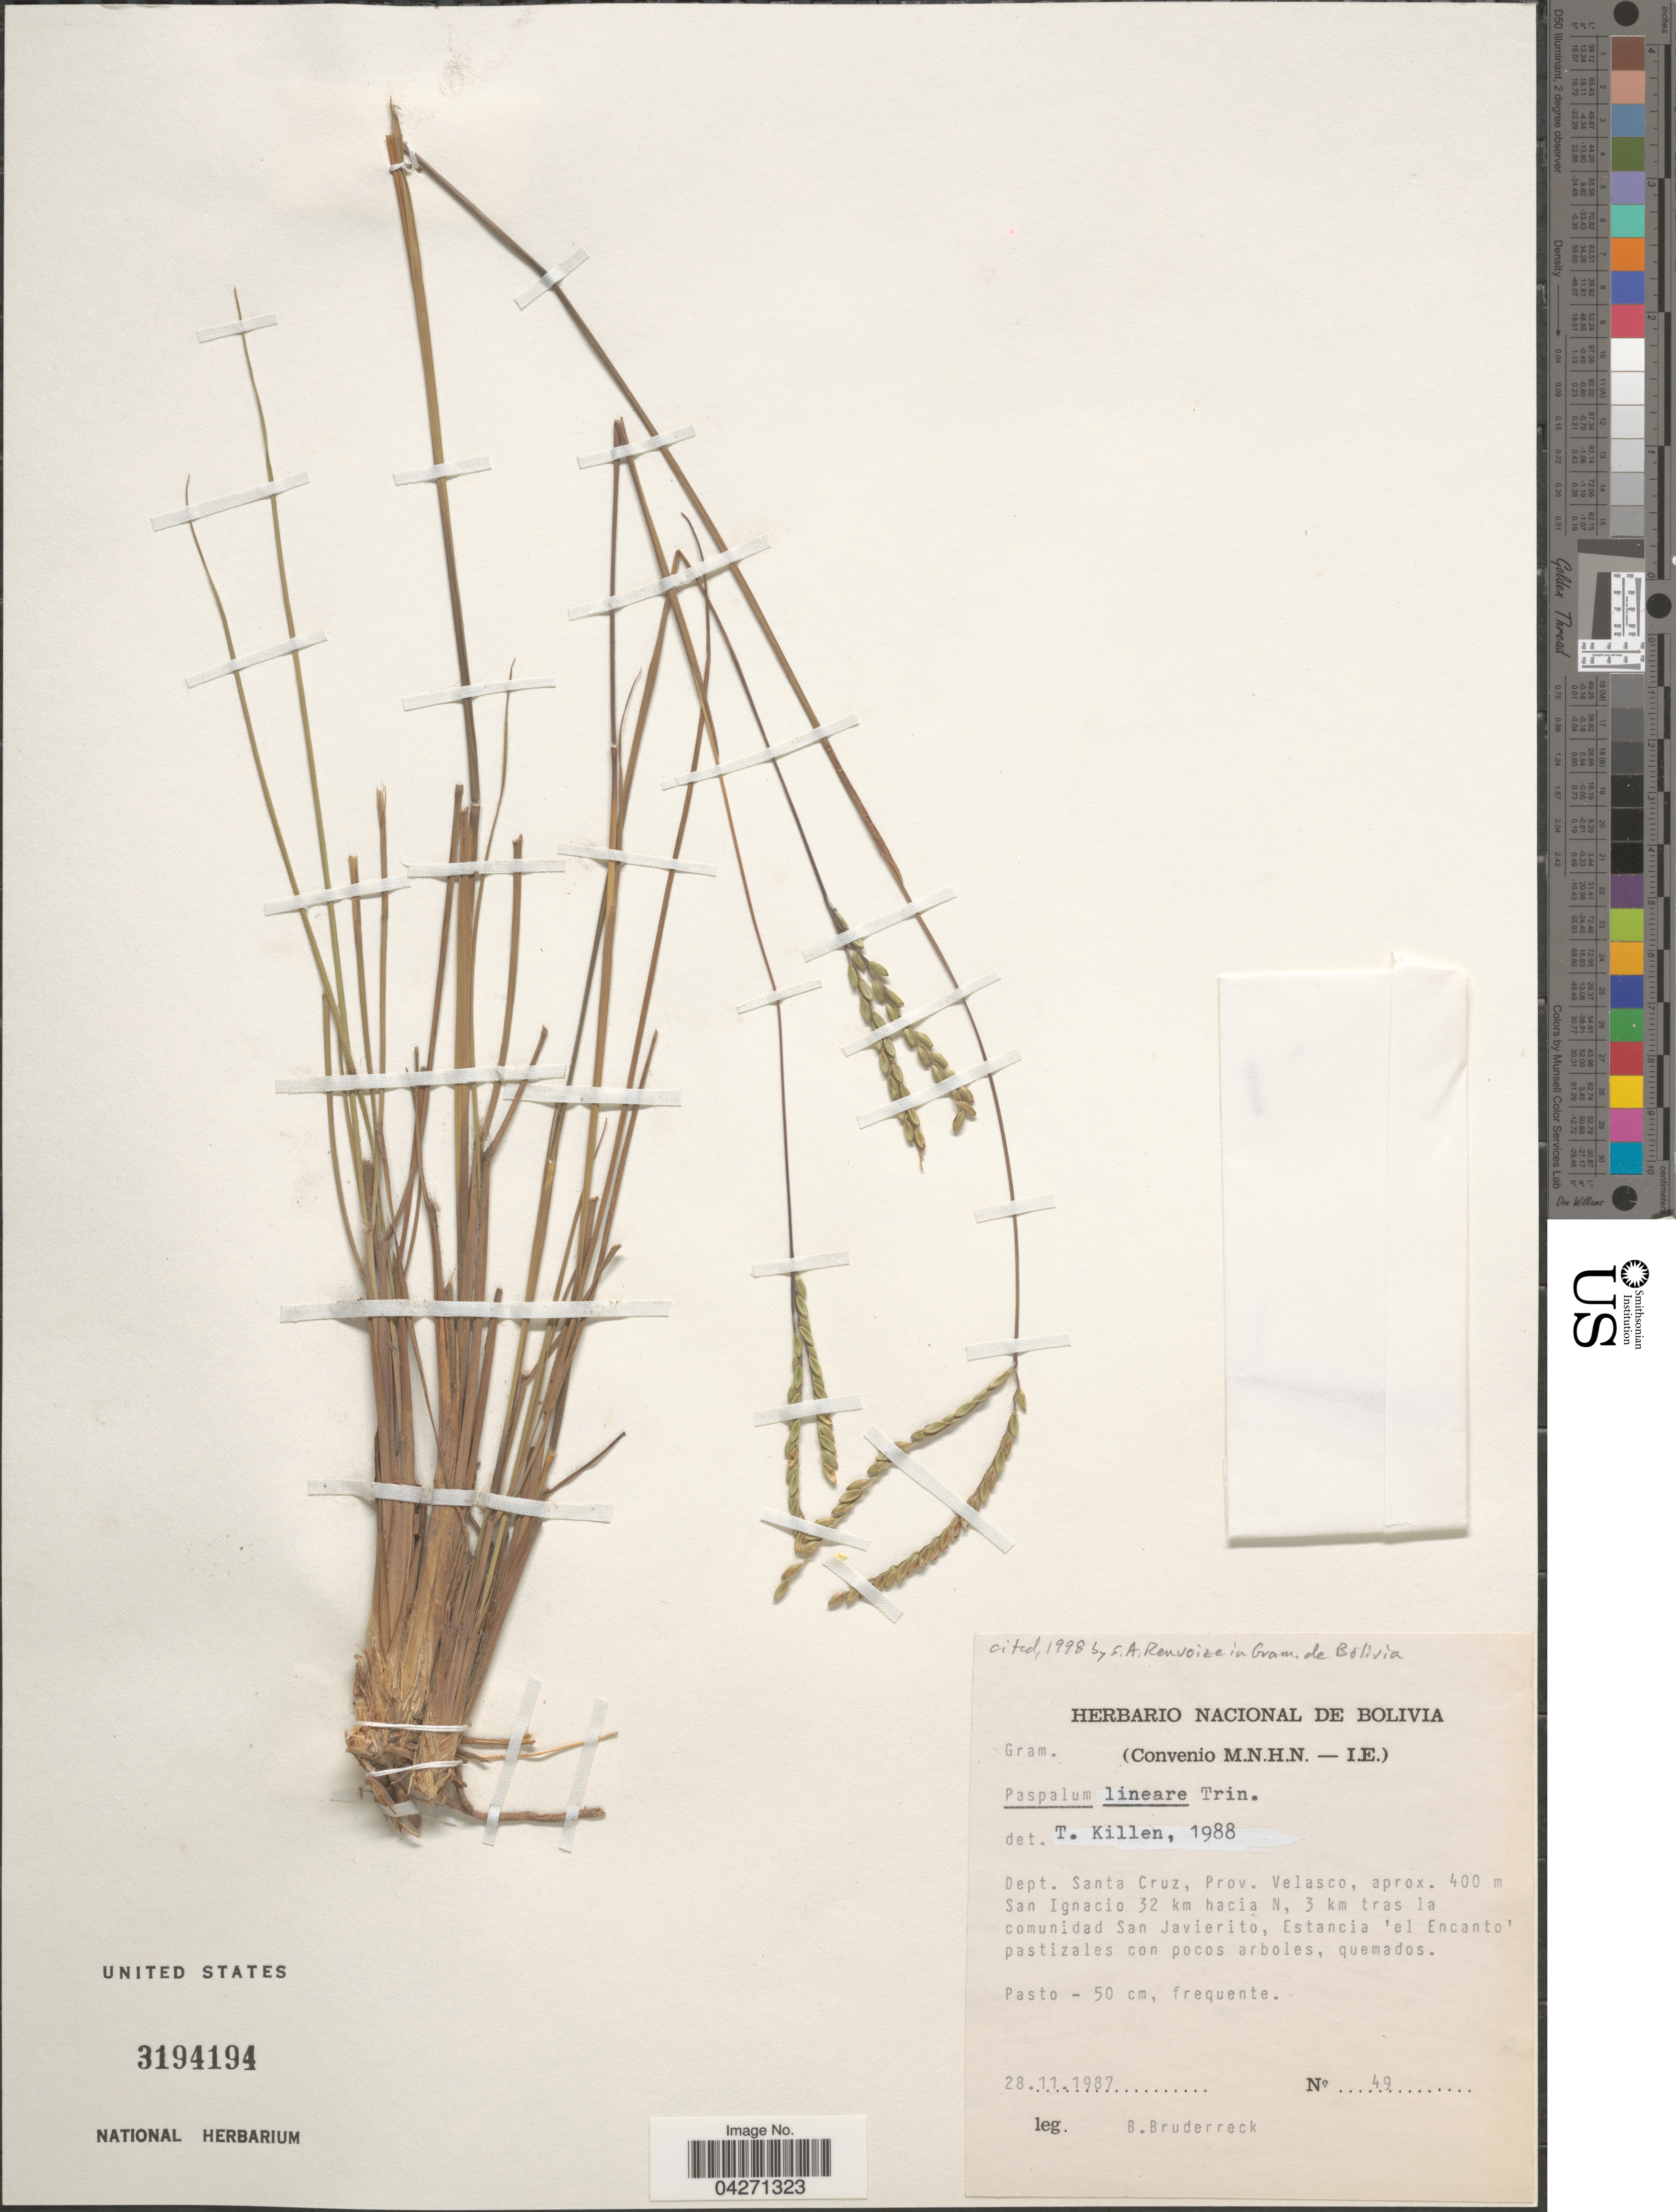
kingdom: Plantae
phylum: Tracheophyta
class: Liliopsida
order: Poales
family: Poaceae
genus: Paspalum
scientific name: Paspalum lineare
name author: E. Fourn.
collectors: B. Bruderreck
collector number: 49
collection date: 1987-11-28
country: Bolivia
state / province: Santa Cruz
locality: Dept. Santa Cruz, Prov. Velasco. San Ignacio 32 km hacia N, 3 km tras la comunidad San Javierito, Estancia 'el Encanto'.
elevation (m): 400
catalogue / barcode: US 3194194